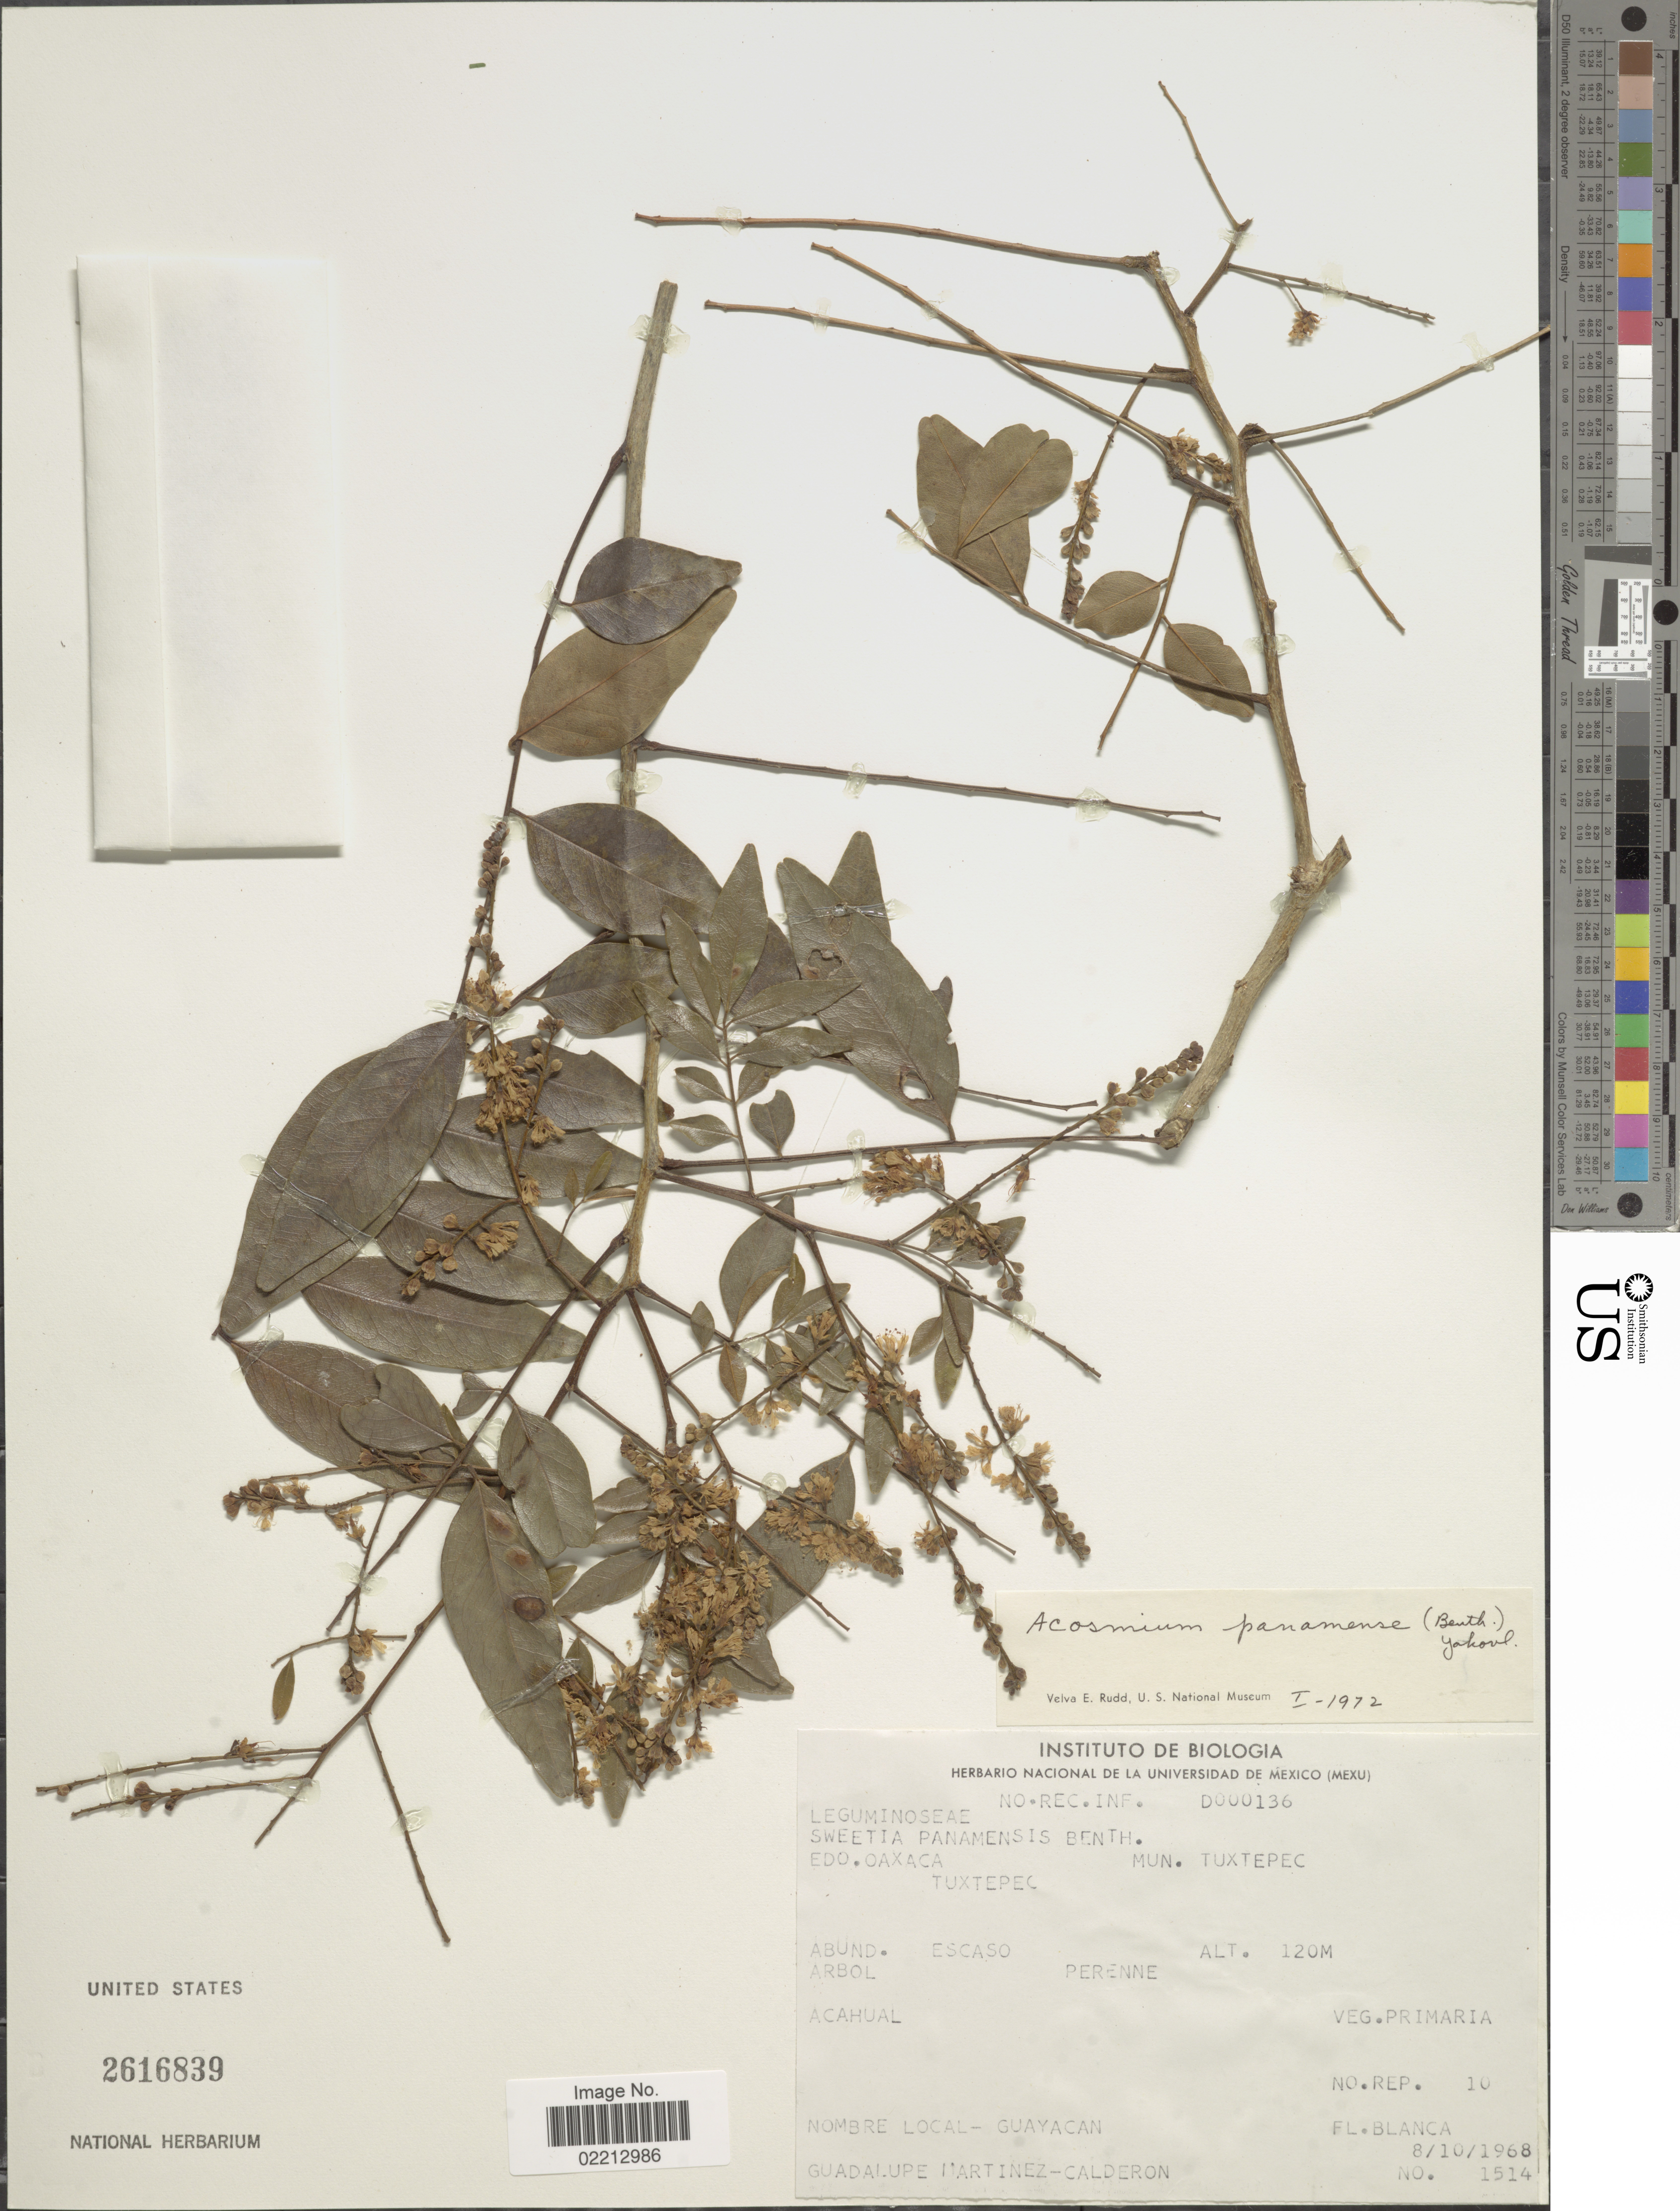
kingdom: Plantae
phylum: Tracheophyta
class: Magnoliopsida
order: Fabales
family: Fabaceae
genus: Acosmium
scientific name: Acosmium panamense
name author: (Benth.) Yakovlev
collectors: G. Martinez-C.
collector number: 1514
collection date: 1968-10-08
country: Mexico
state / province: Oaxaca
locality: Mun. Tuxtepec, Tuxtepec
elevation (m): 120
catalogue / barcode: US 2616839